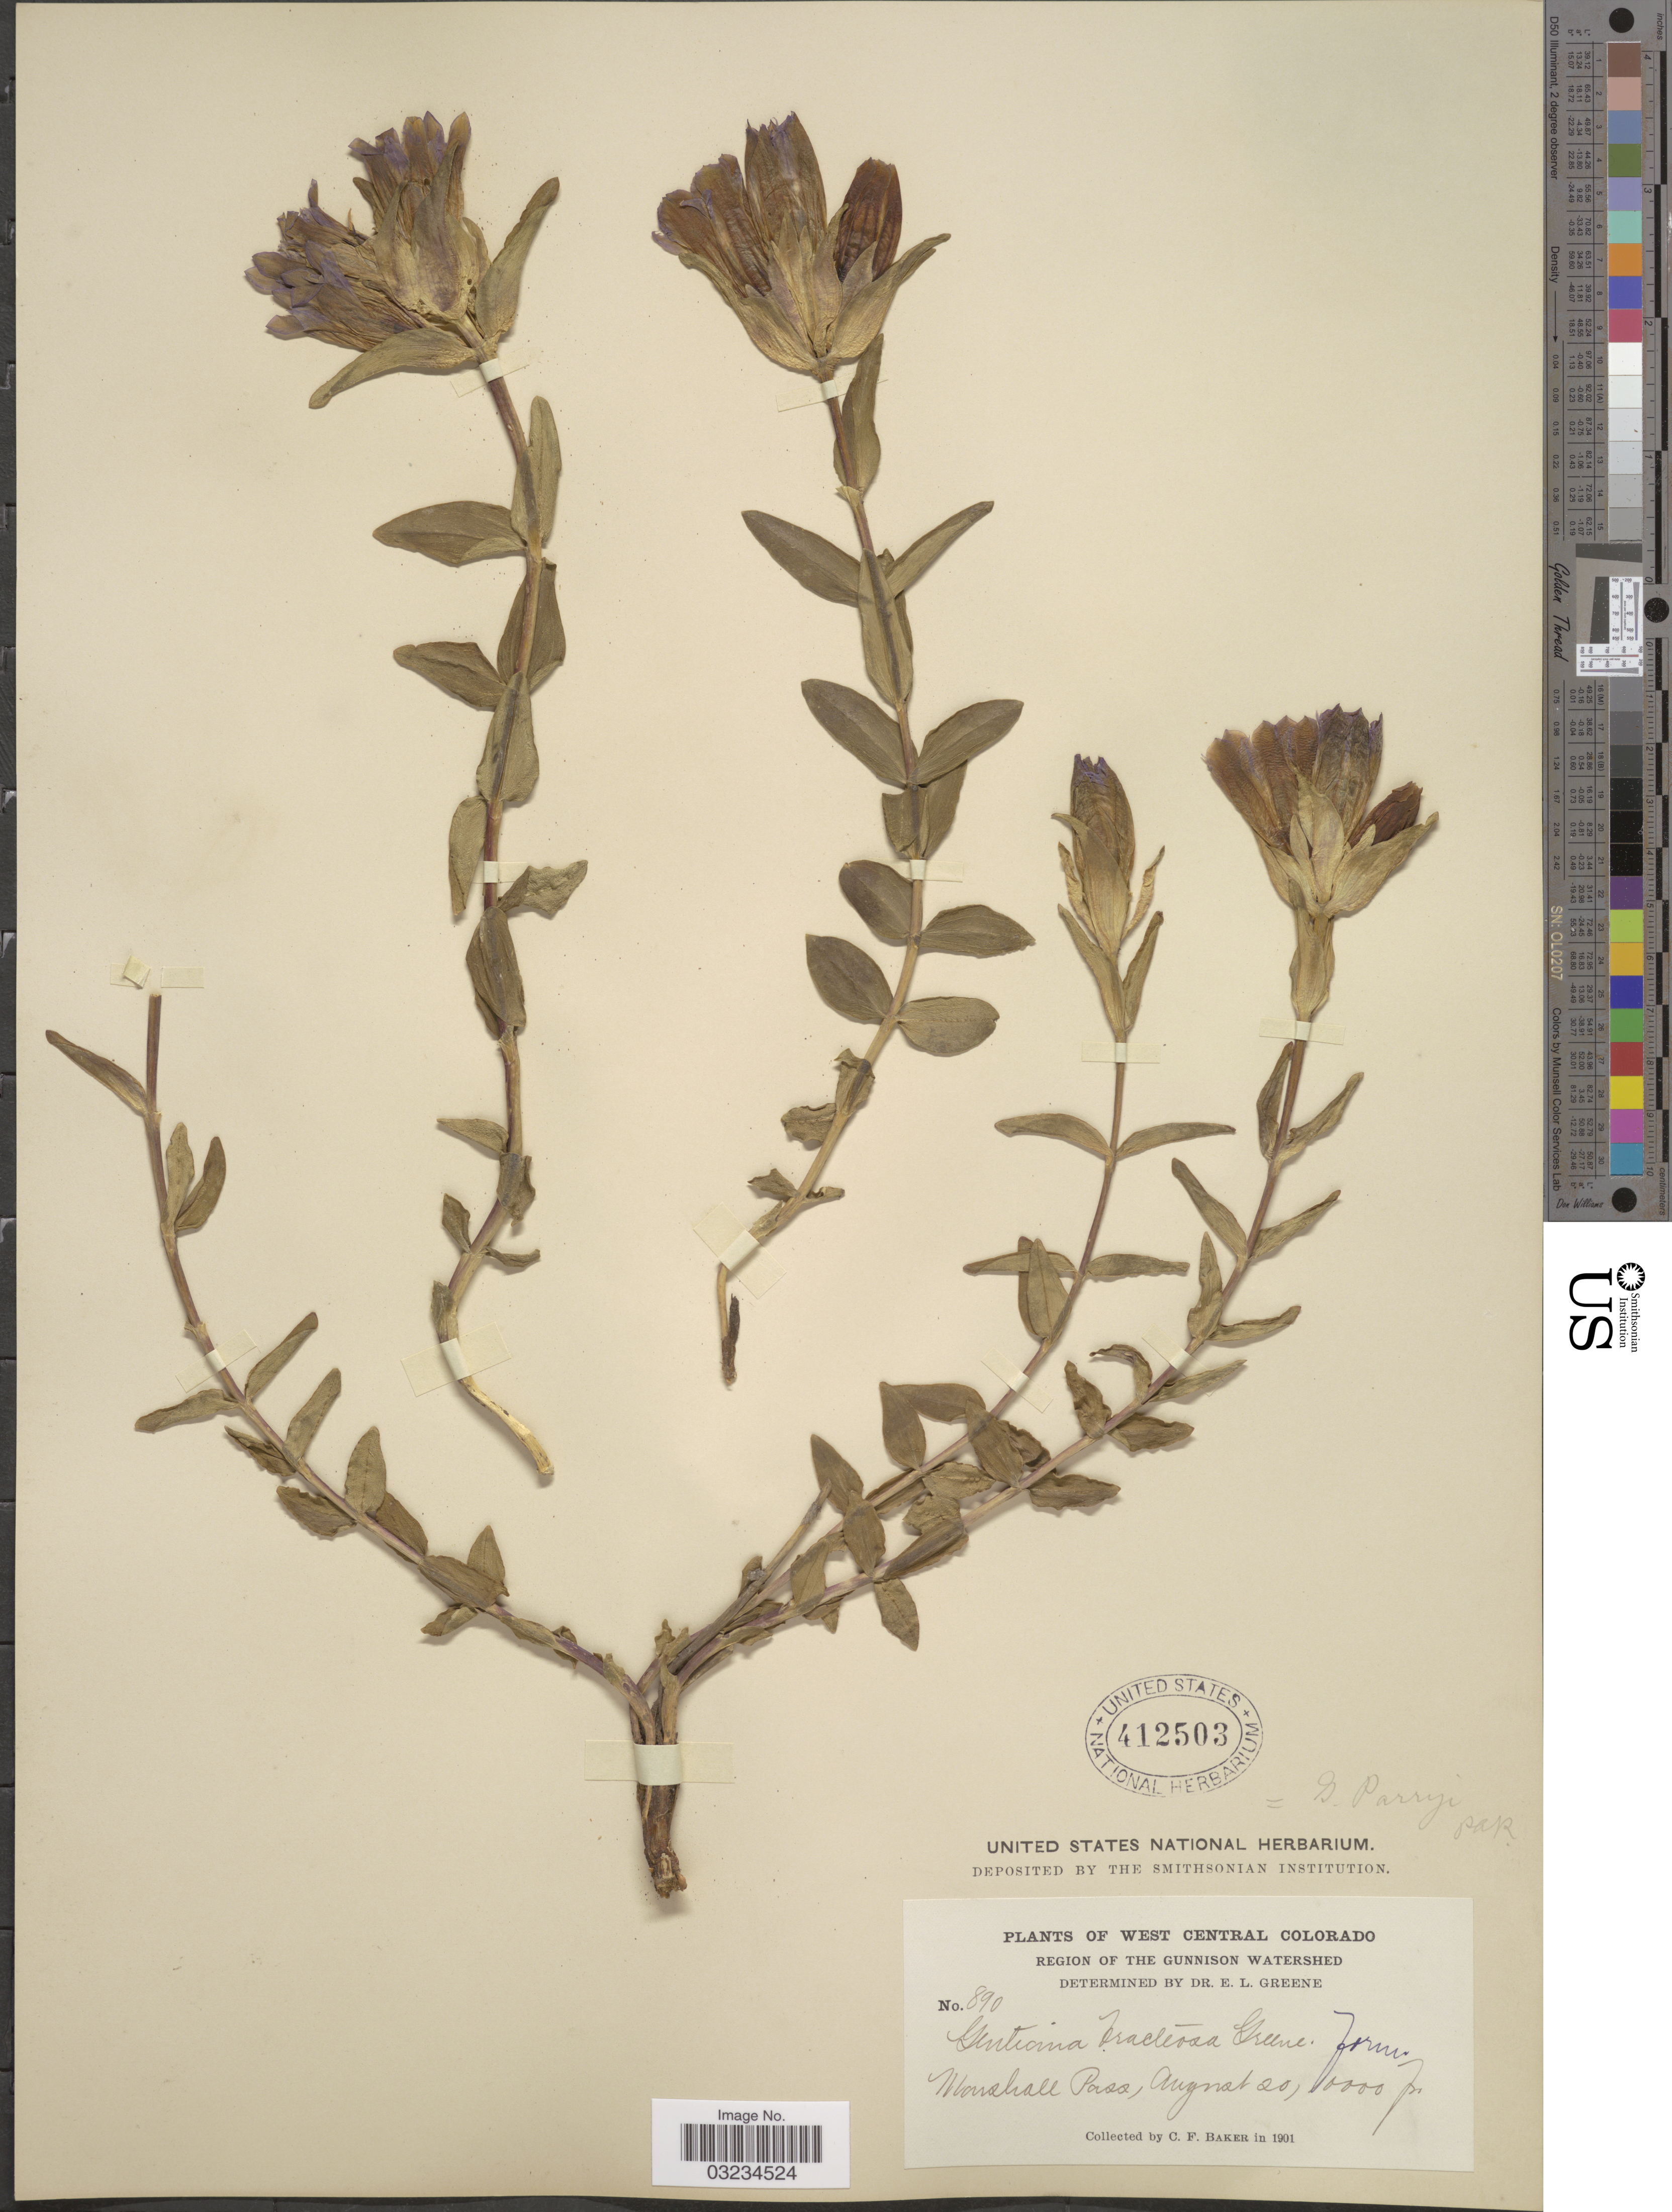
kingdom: Plantae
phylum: Tracheophyta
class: Magnoliopsida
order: Gentianales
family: Gentianaceae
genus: Gentiana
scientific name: Gentiana parryi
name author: Engelm.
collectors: C. F. Baker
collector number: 890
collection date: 1901-08-20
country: United States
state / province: Colorado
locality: West Central Colorado. Region of the Gunnison Watershed. Marshall Pass.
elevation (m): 3048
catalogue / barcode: US 412503